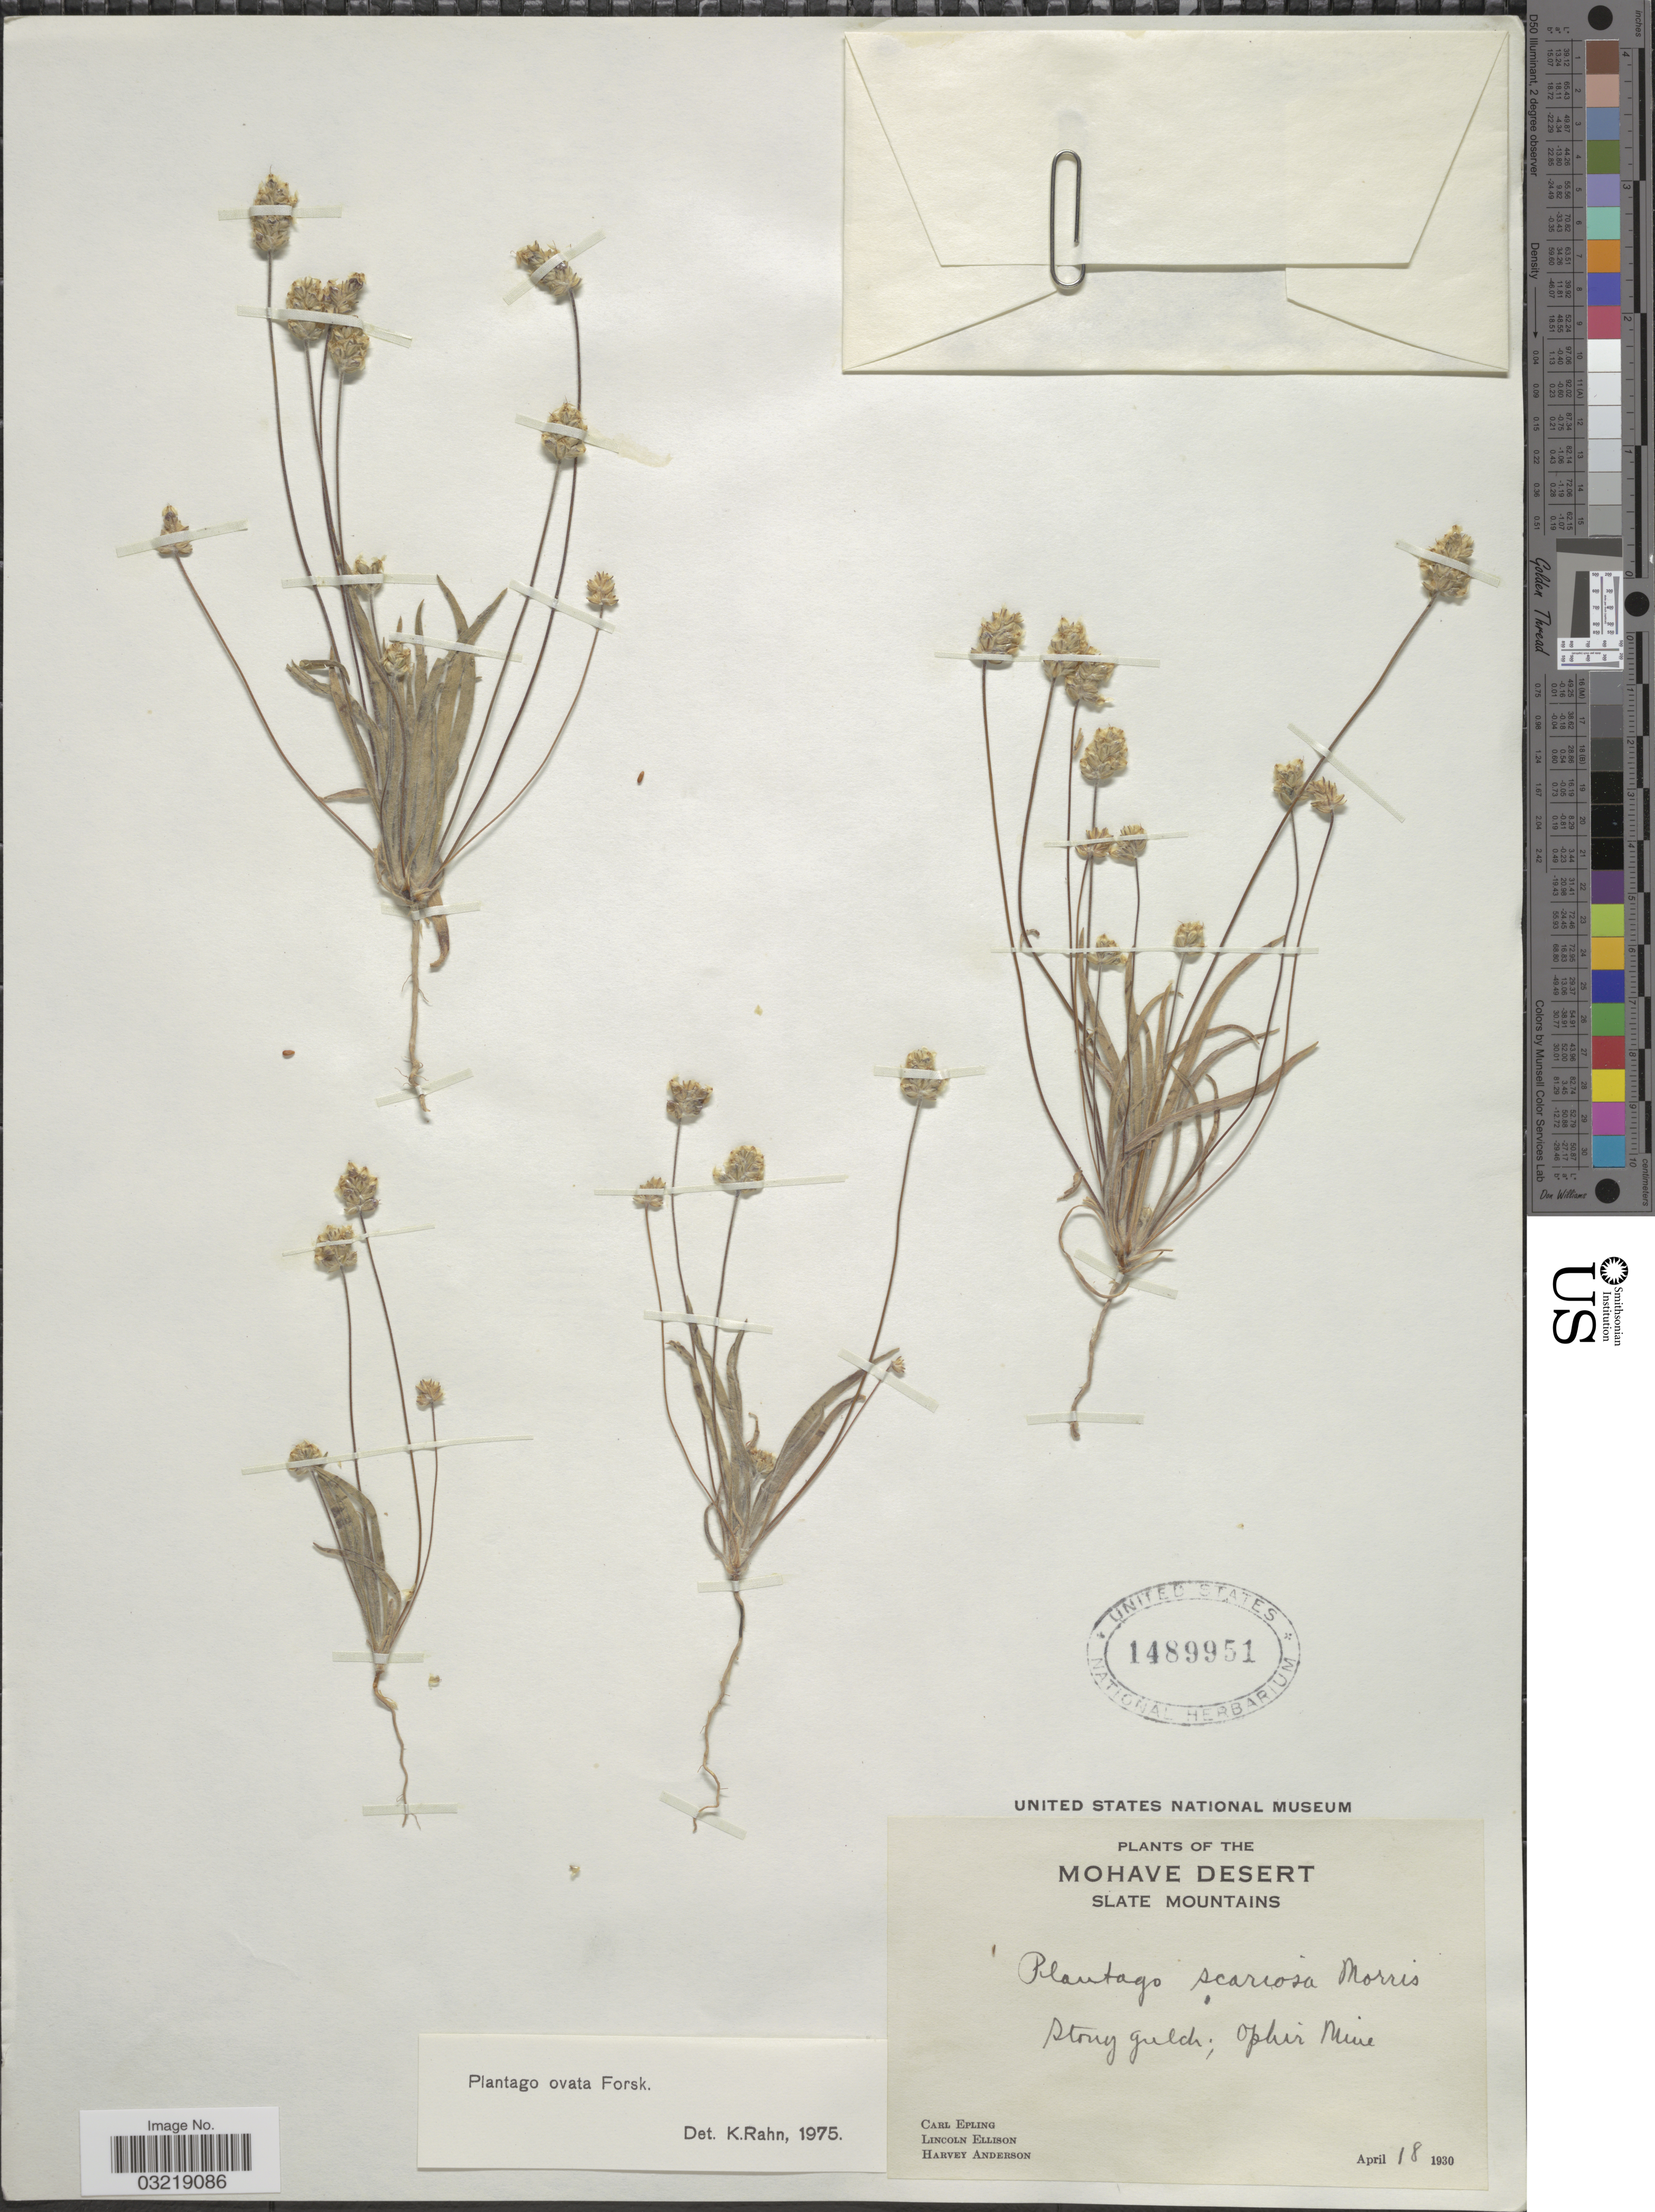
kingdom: Plantae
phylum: Tracheophyta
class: Magnoliopsida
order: Lamiales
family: Plantaginaceae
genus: Plantago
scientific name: Plantago ovata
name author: Forssk.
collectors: C. C. Epling, L. Ellison & H. Anderson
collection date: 1930-04-18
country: United States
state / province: California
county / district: Kern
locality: The Mohave Desert. Slate Mountains. Stony gulch; Phir Mine.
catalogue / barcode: US 1489951